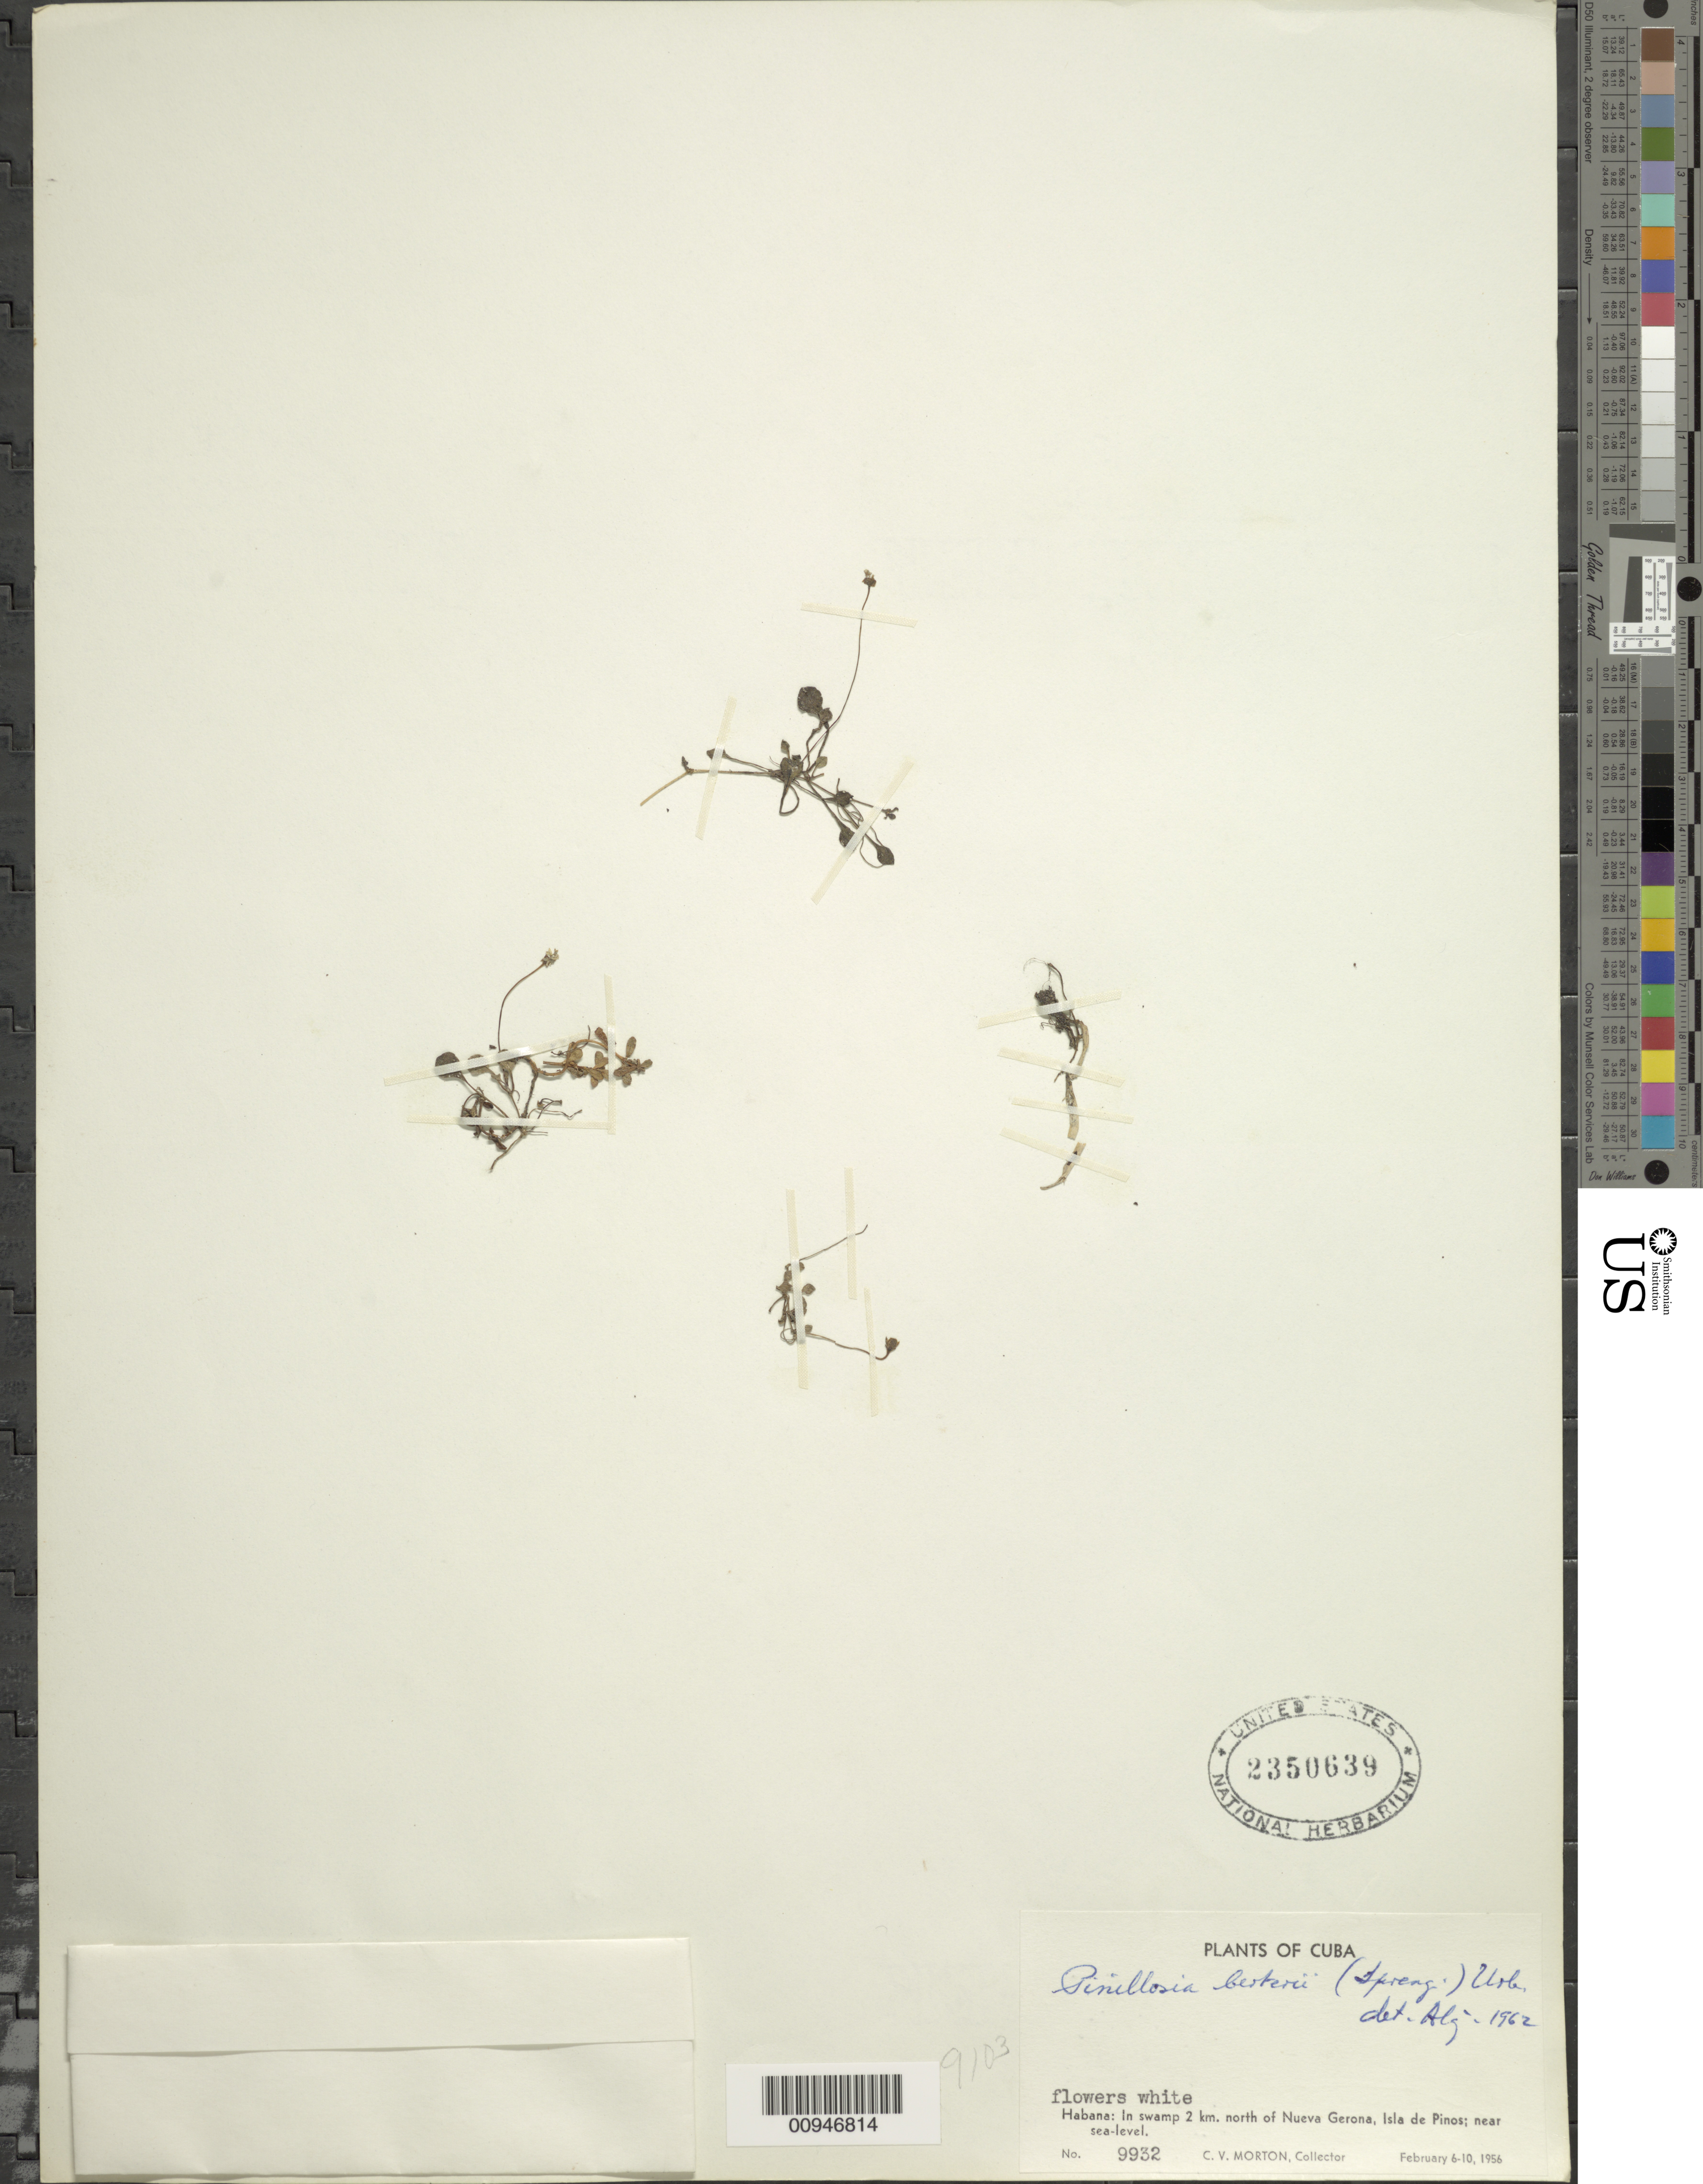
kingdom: Plantae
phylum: Tracheophyta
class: Magnoliopsida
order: Asterales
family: Asteraceae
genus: Pinillosia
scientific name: Pinillosia berteri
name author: (Spreng.) Urb.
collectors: C. V. Morton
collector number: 9932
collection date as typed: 06 Feb 1956 to 10 Feb 1956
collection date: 1956-02-06/1956-02-10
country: Cuba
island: Isla de la Juventud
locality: Isle of Pines 2 km north of Nueva Gerona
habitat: In swamp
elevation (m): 0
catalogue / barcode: US 2350639